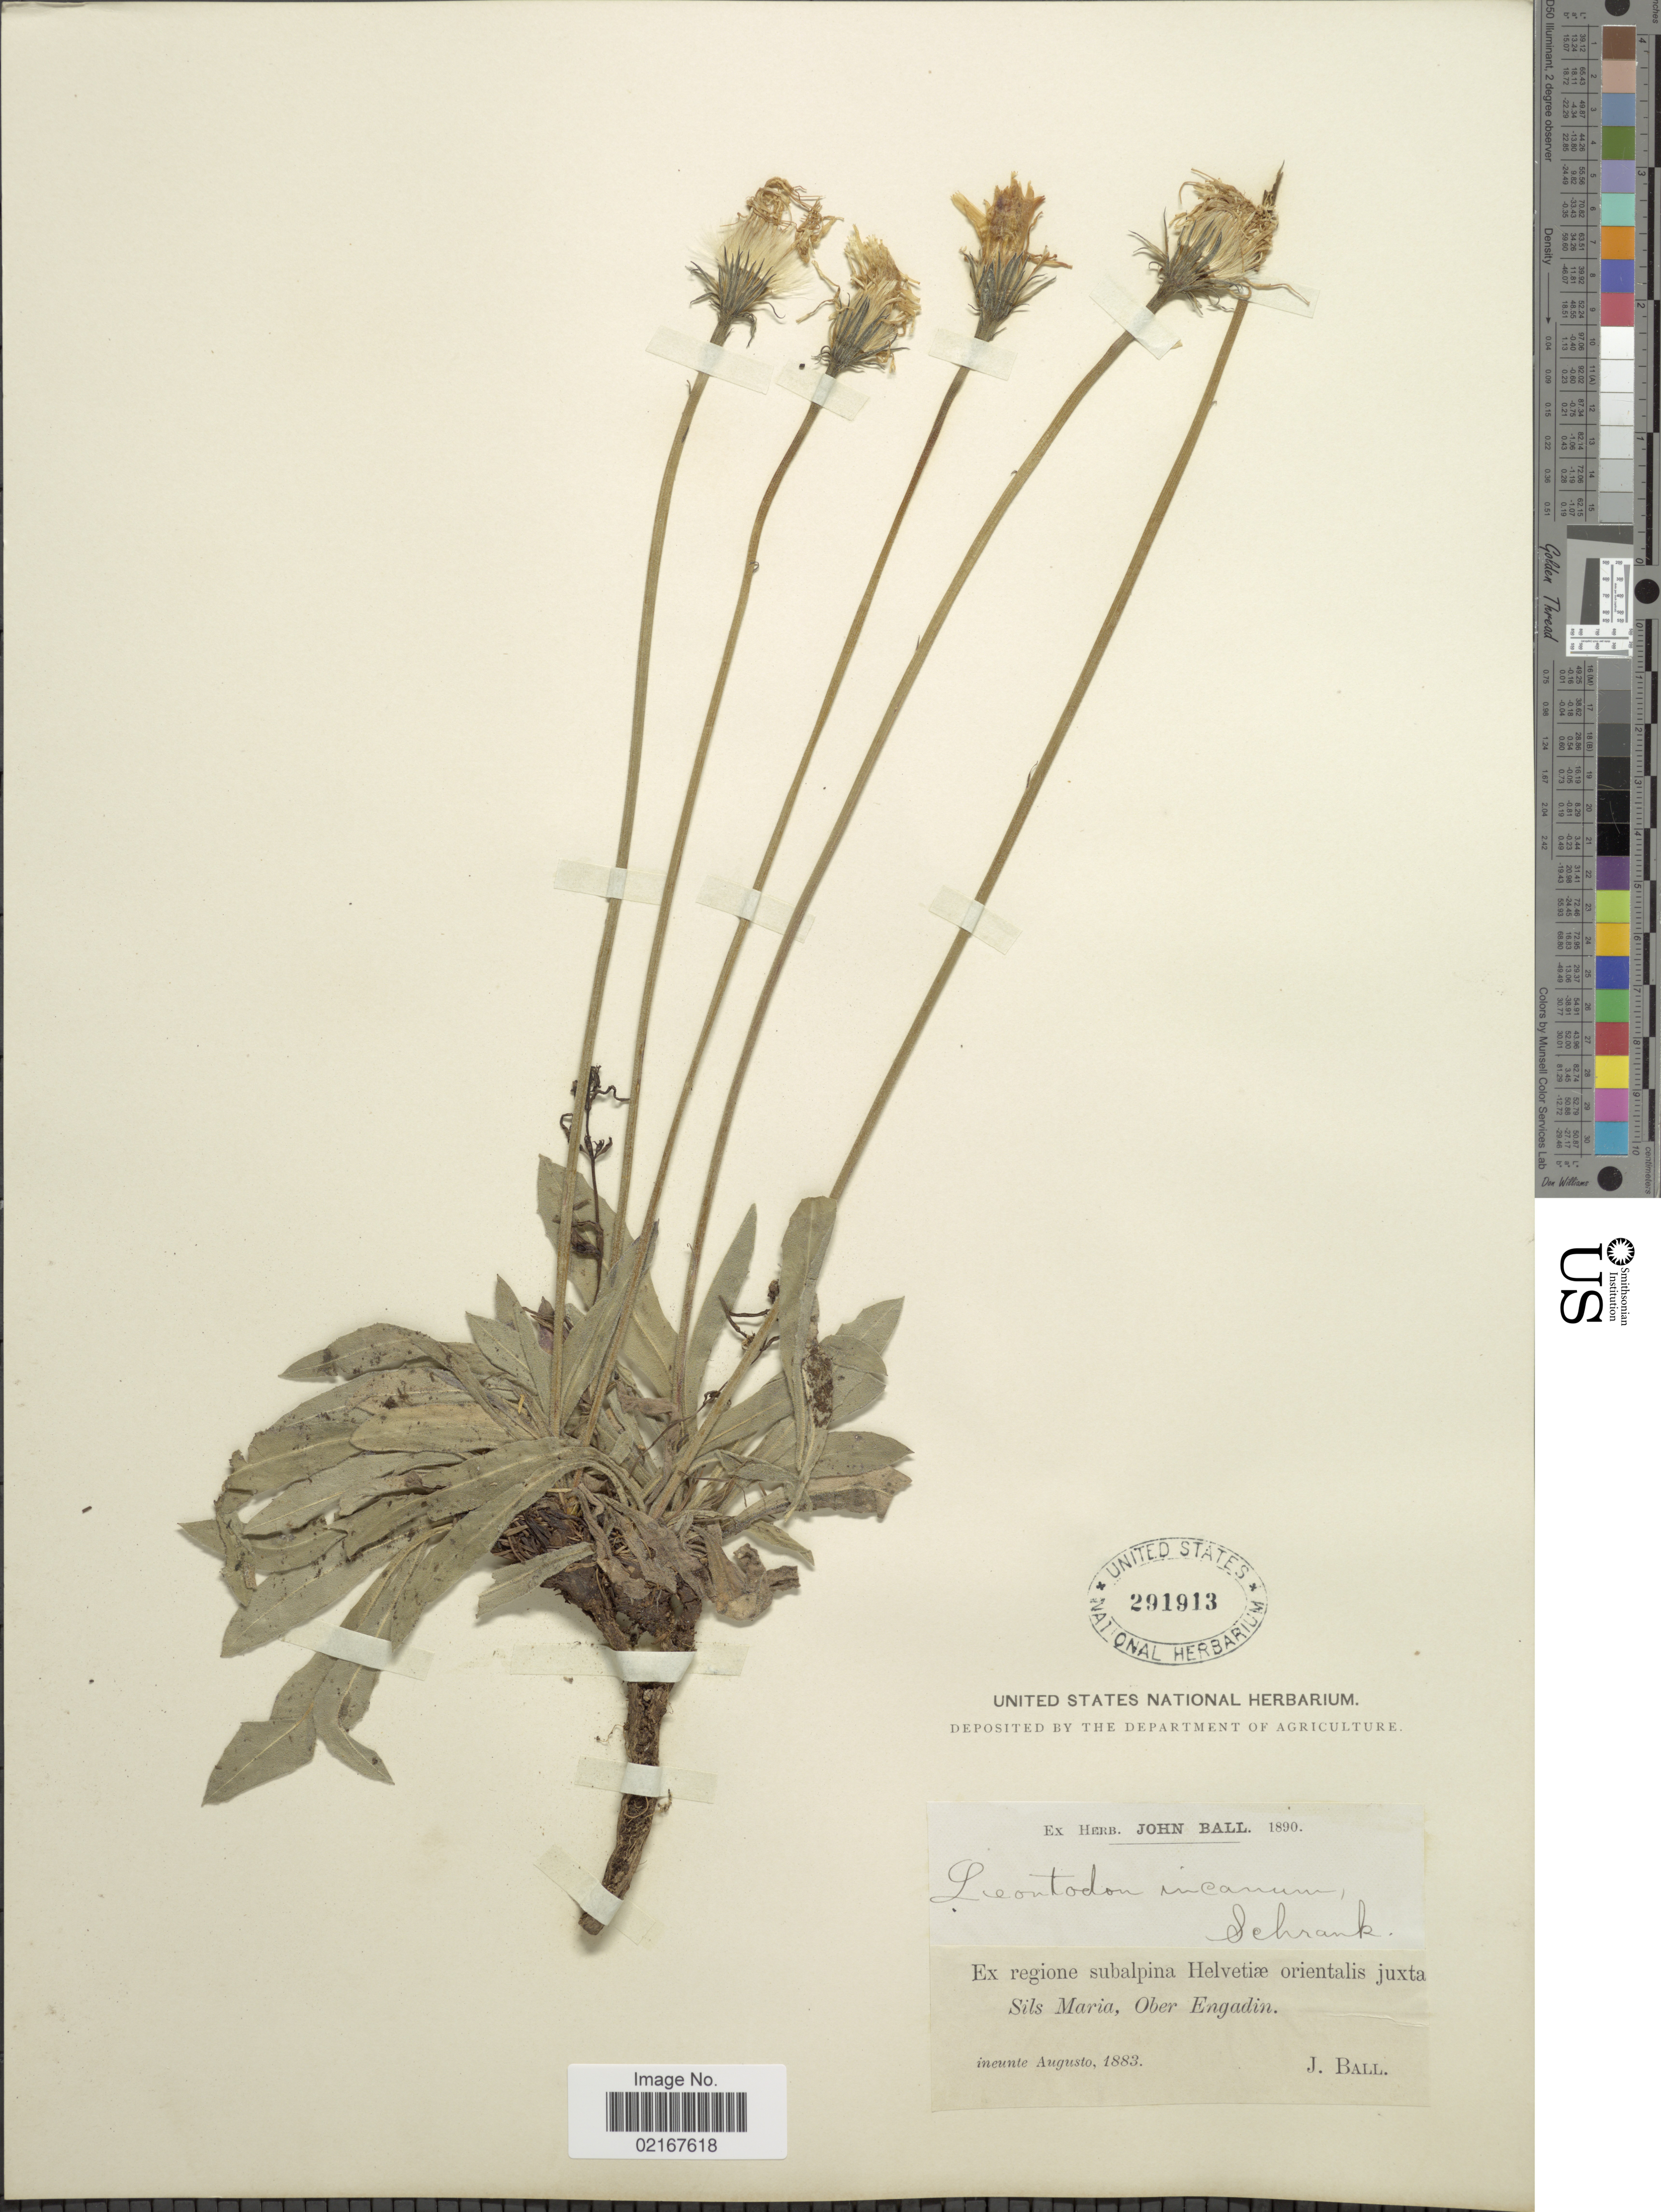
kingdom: Plantae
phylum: Tracheophyta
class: Magnoliopsida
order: Asterales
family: Asteraceae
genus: Leontodon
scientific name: Leontodon incanus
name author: (L.) Schrank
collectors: J. Ball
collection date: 1883-08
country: Switzerland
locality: Regione subalpina Helvetiae orientalis juxta Sils Maria, Ober Engadin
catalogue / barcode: US 291913